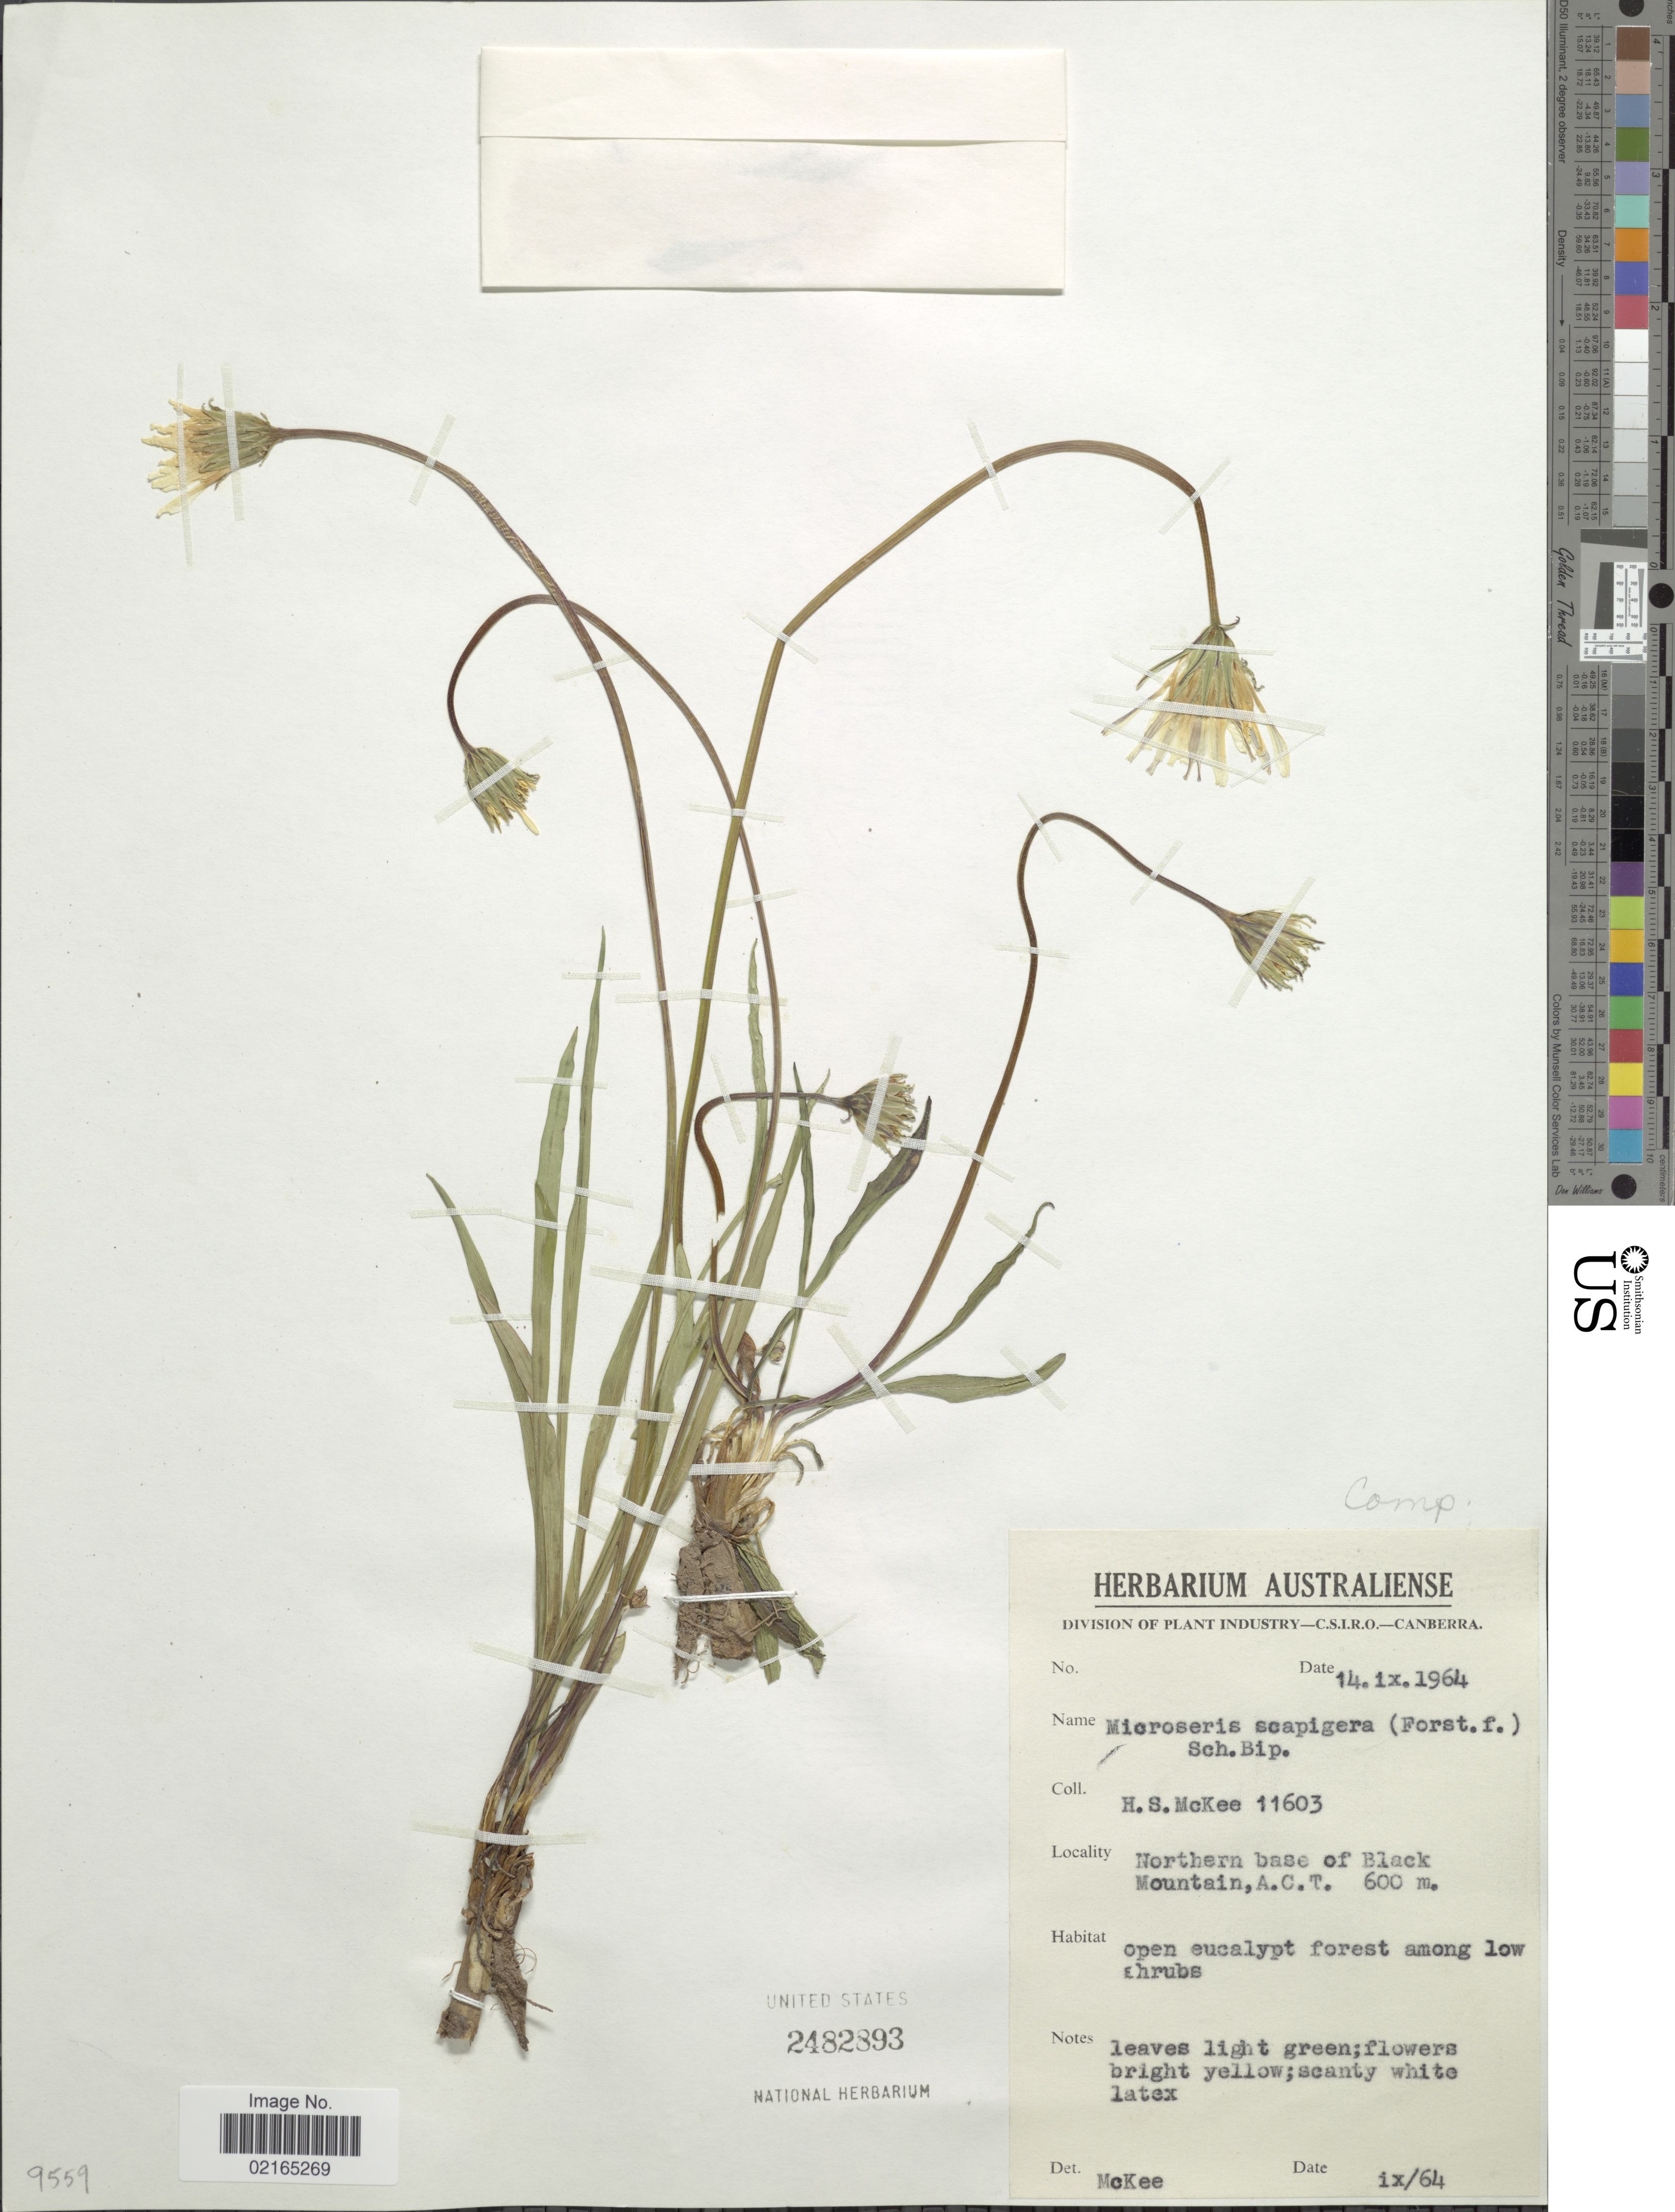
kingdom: Plantae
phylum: Tracheophyta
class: Magnoliopsida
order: Asterales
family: Asteraceae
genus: Microseris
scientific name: Microseris scapigera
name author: (Sol. ex A. Cunn.) Sch. Bip.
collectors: H. S. McKee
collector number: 11603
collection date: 1964-09-14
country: Australia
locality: Northhern base of Black Mountain, A.C.T.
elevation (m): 600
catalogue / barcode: US 2482893